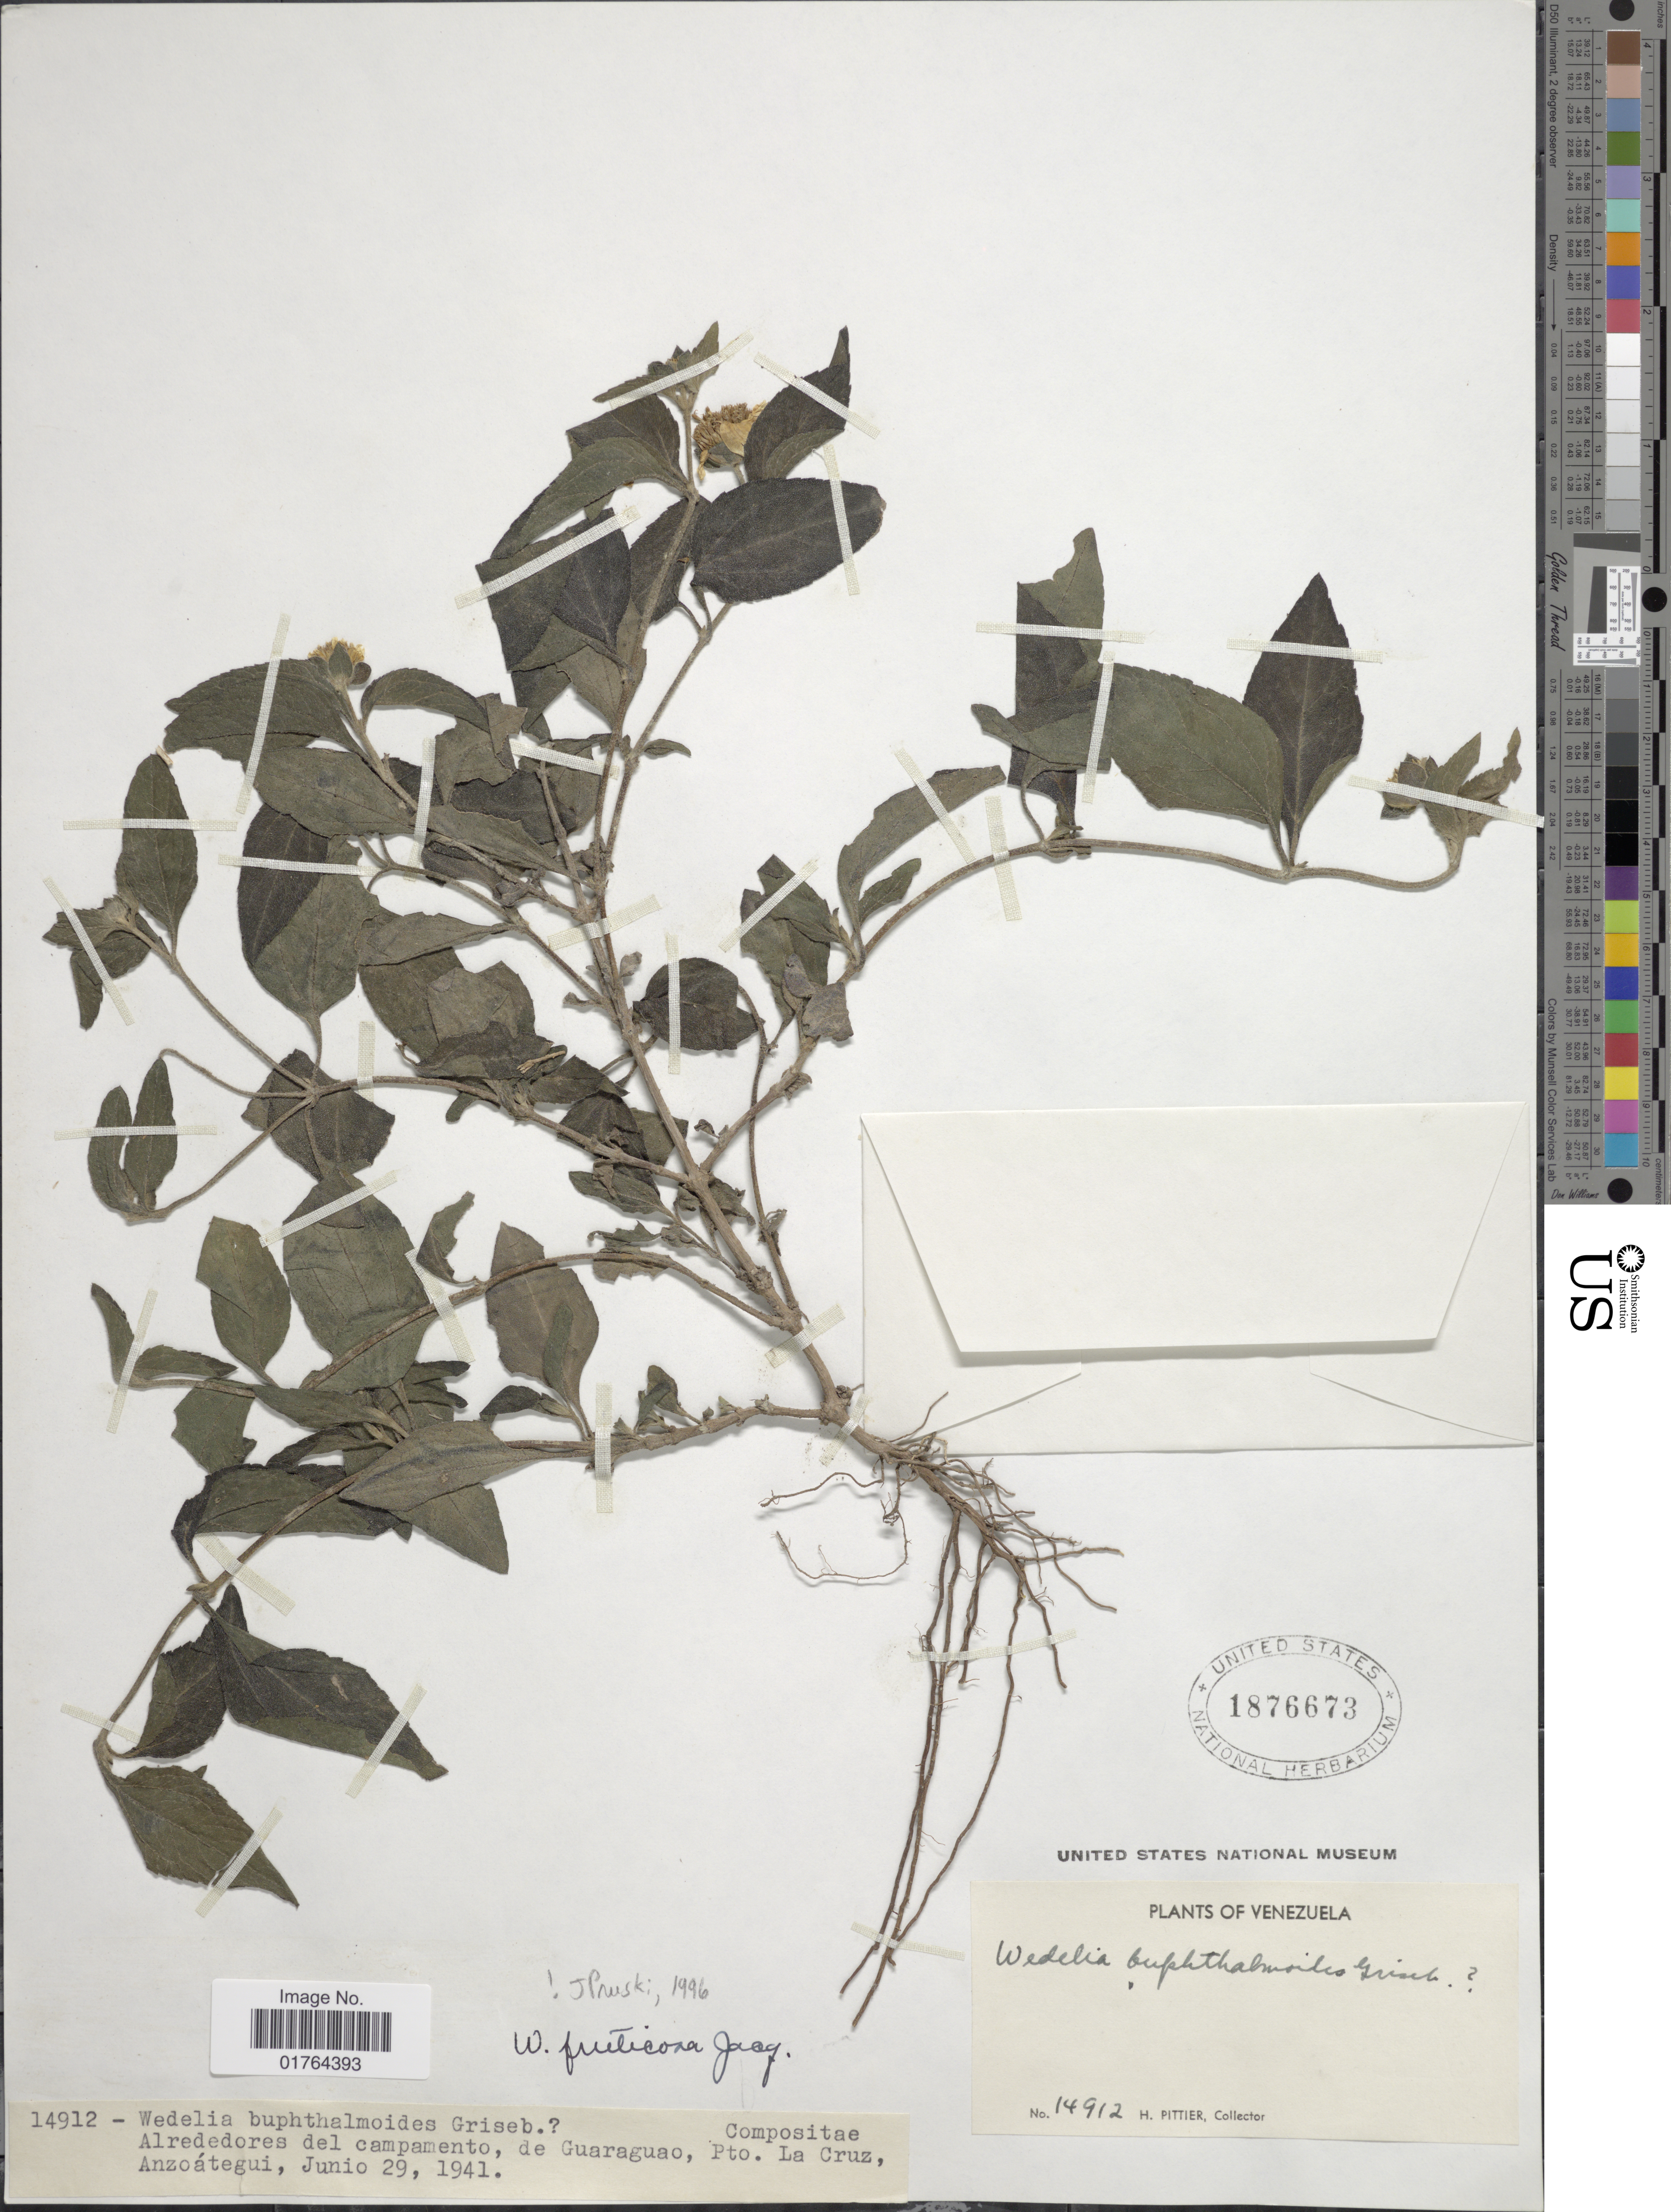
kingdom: Plantae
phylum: Tracheophyta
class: Magnoliopsida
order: Asterales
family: Asteraceae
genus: Wedelia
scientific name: Wedelia fruticosa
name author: Jacq.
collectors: H. F. Pittier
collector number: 14912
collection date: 1941-06-29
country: Venezuela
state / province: Anzoategui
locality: Alrededores del campamento, de Guaraguao, Pto. La Cruz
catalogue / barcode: US 1876673